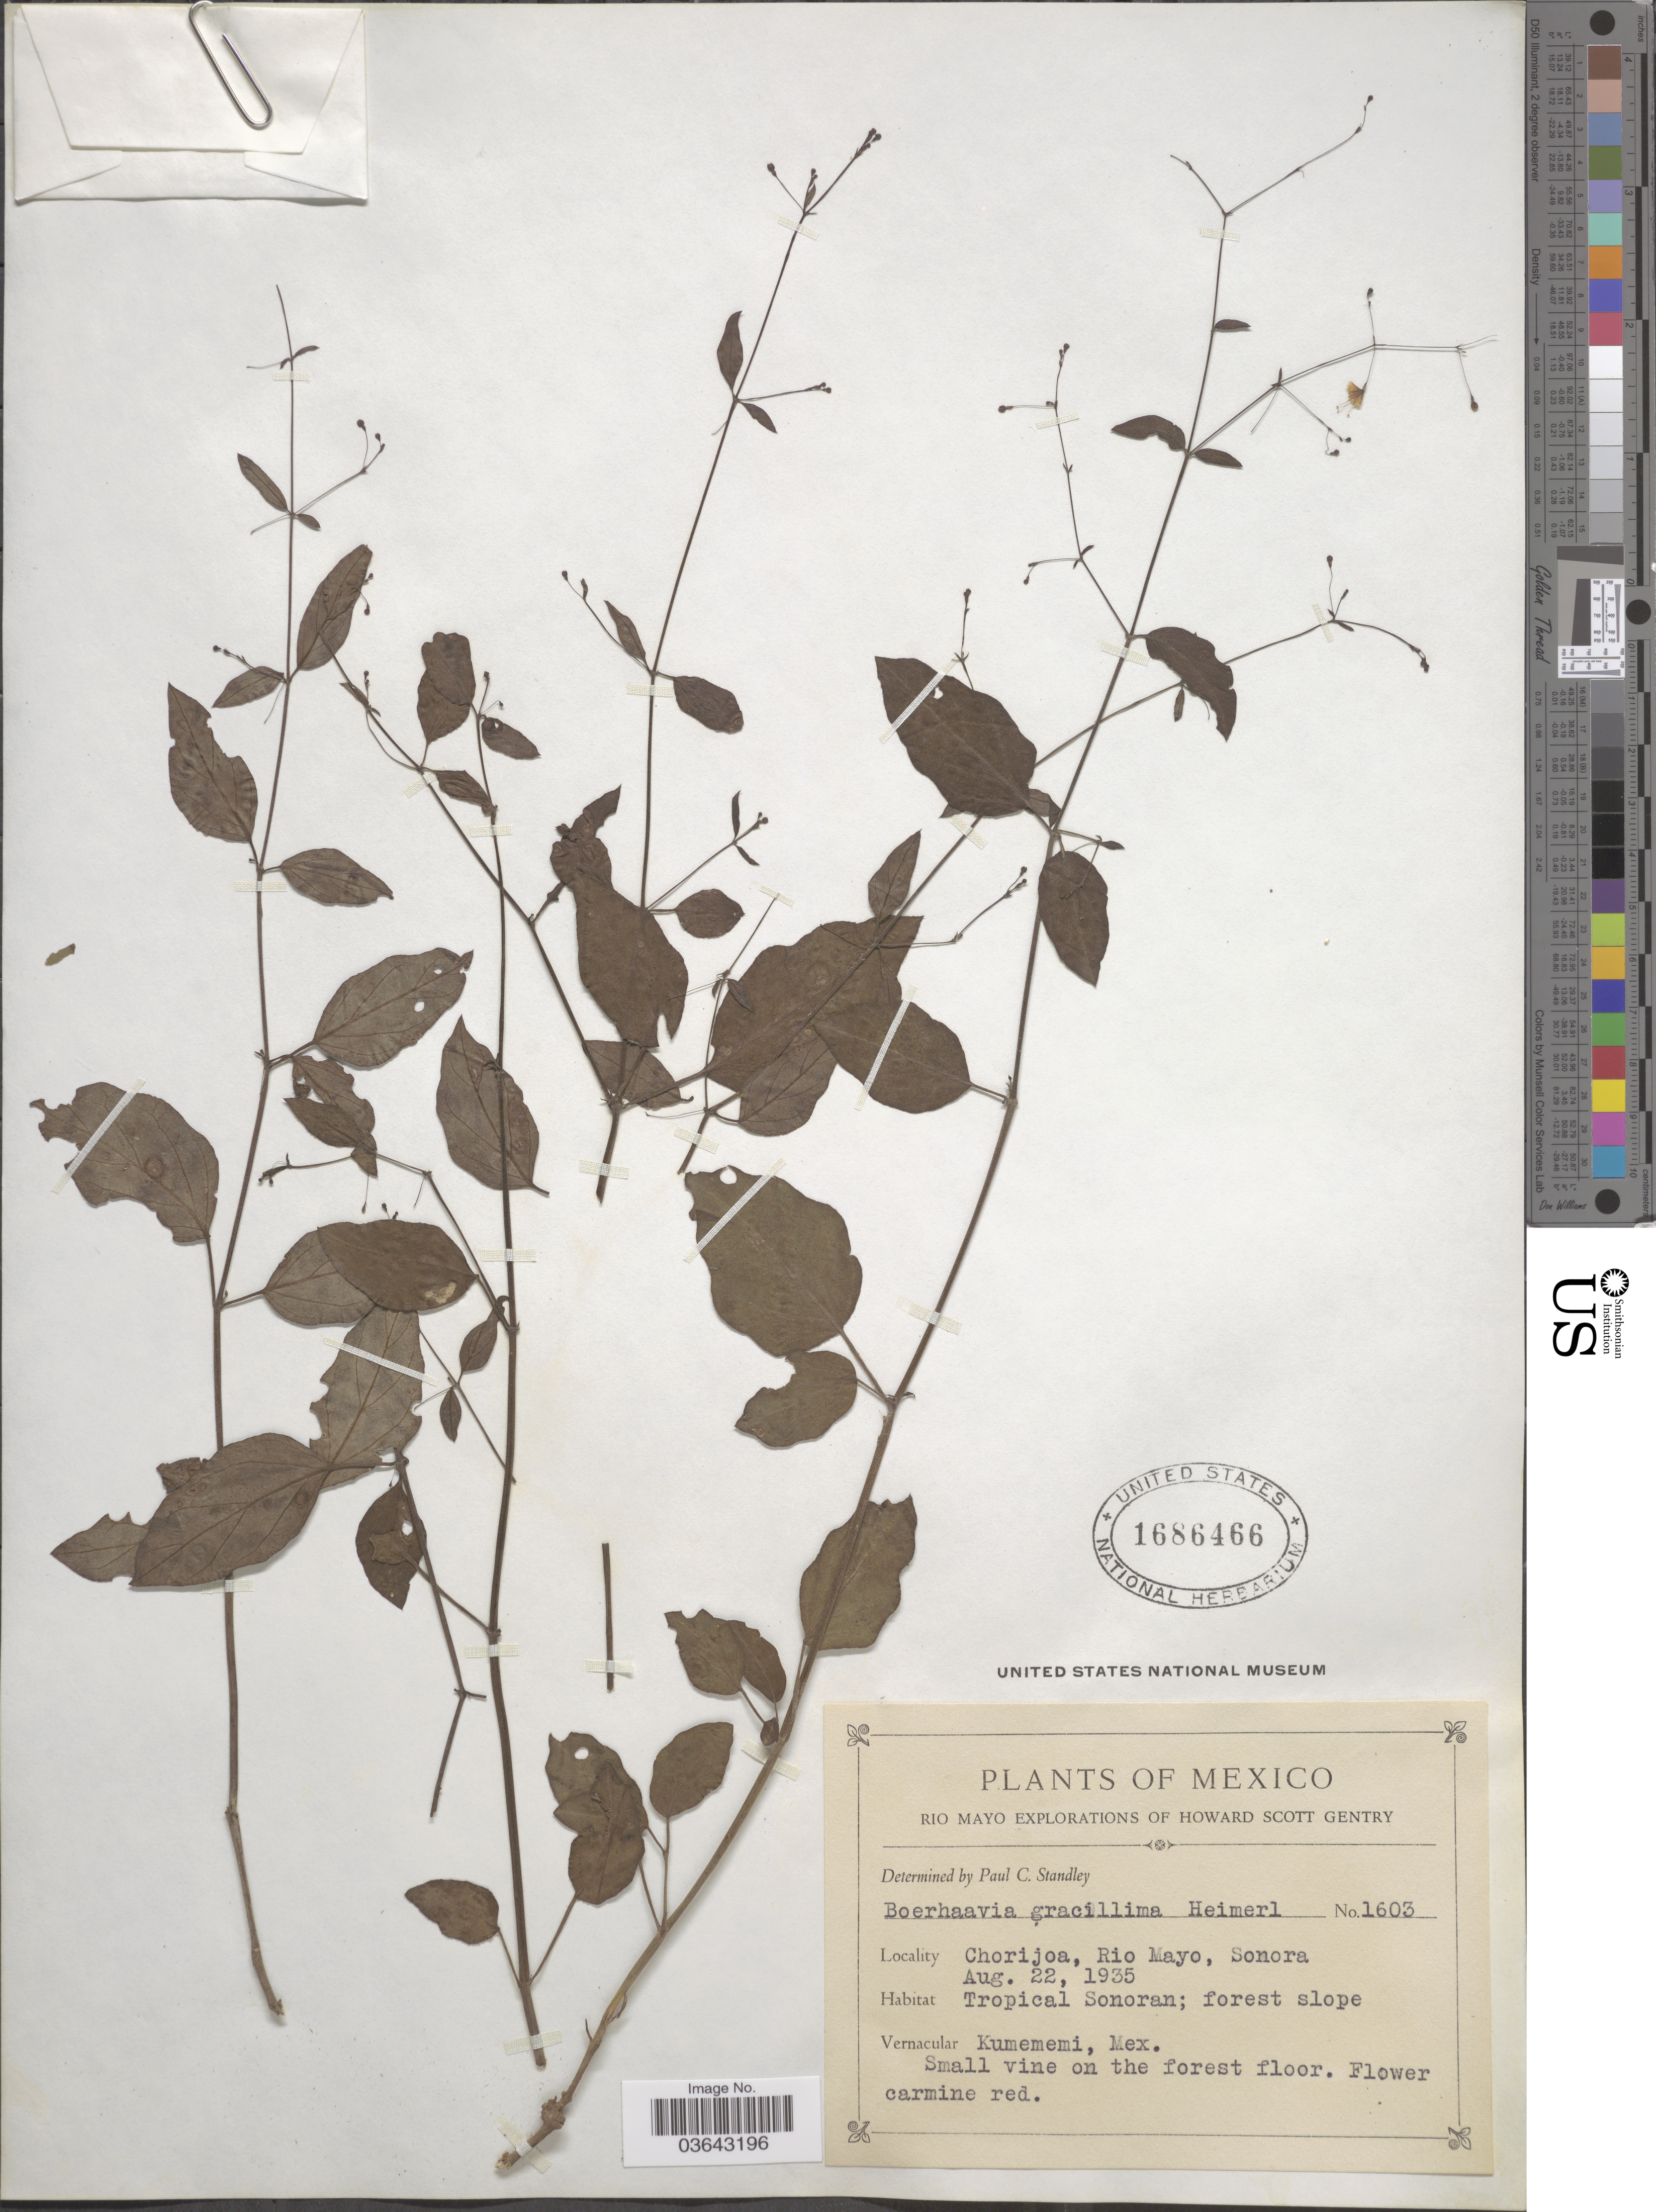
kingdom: Plantae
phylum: Tracheophyta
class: Magnoliopsida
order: Caryophyllales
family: Nyctaginaceae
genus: Boerhavia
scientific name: Boerhavia gracillima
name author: Heimerl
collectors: H. S. Gentry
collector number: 1603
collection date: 1935-08-22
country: Mexico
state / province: Sonora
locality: Chorijoa, Rio Mayo.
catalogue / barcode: US 1686466